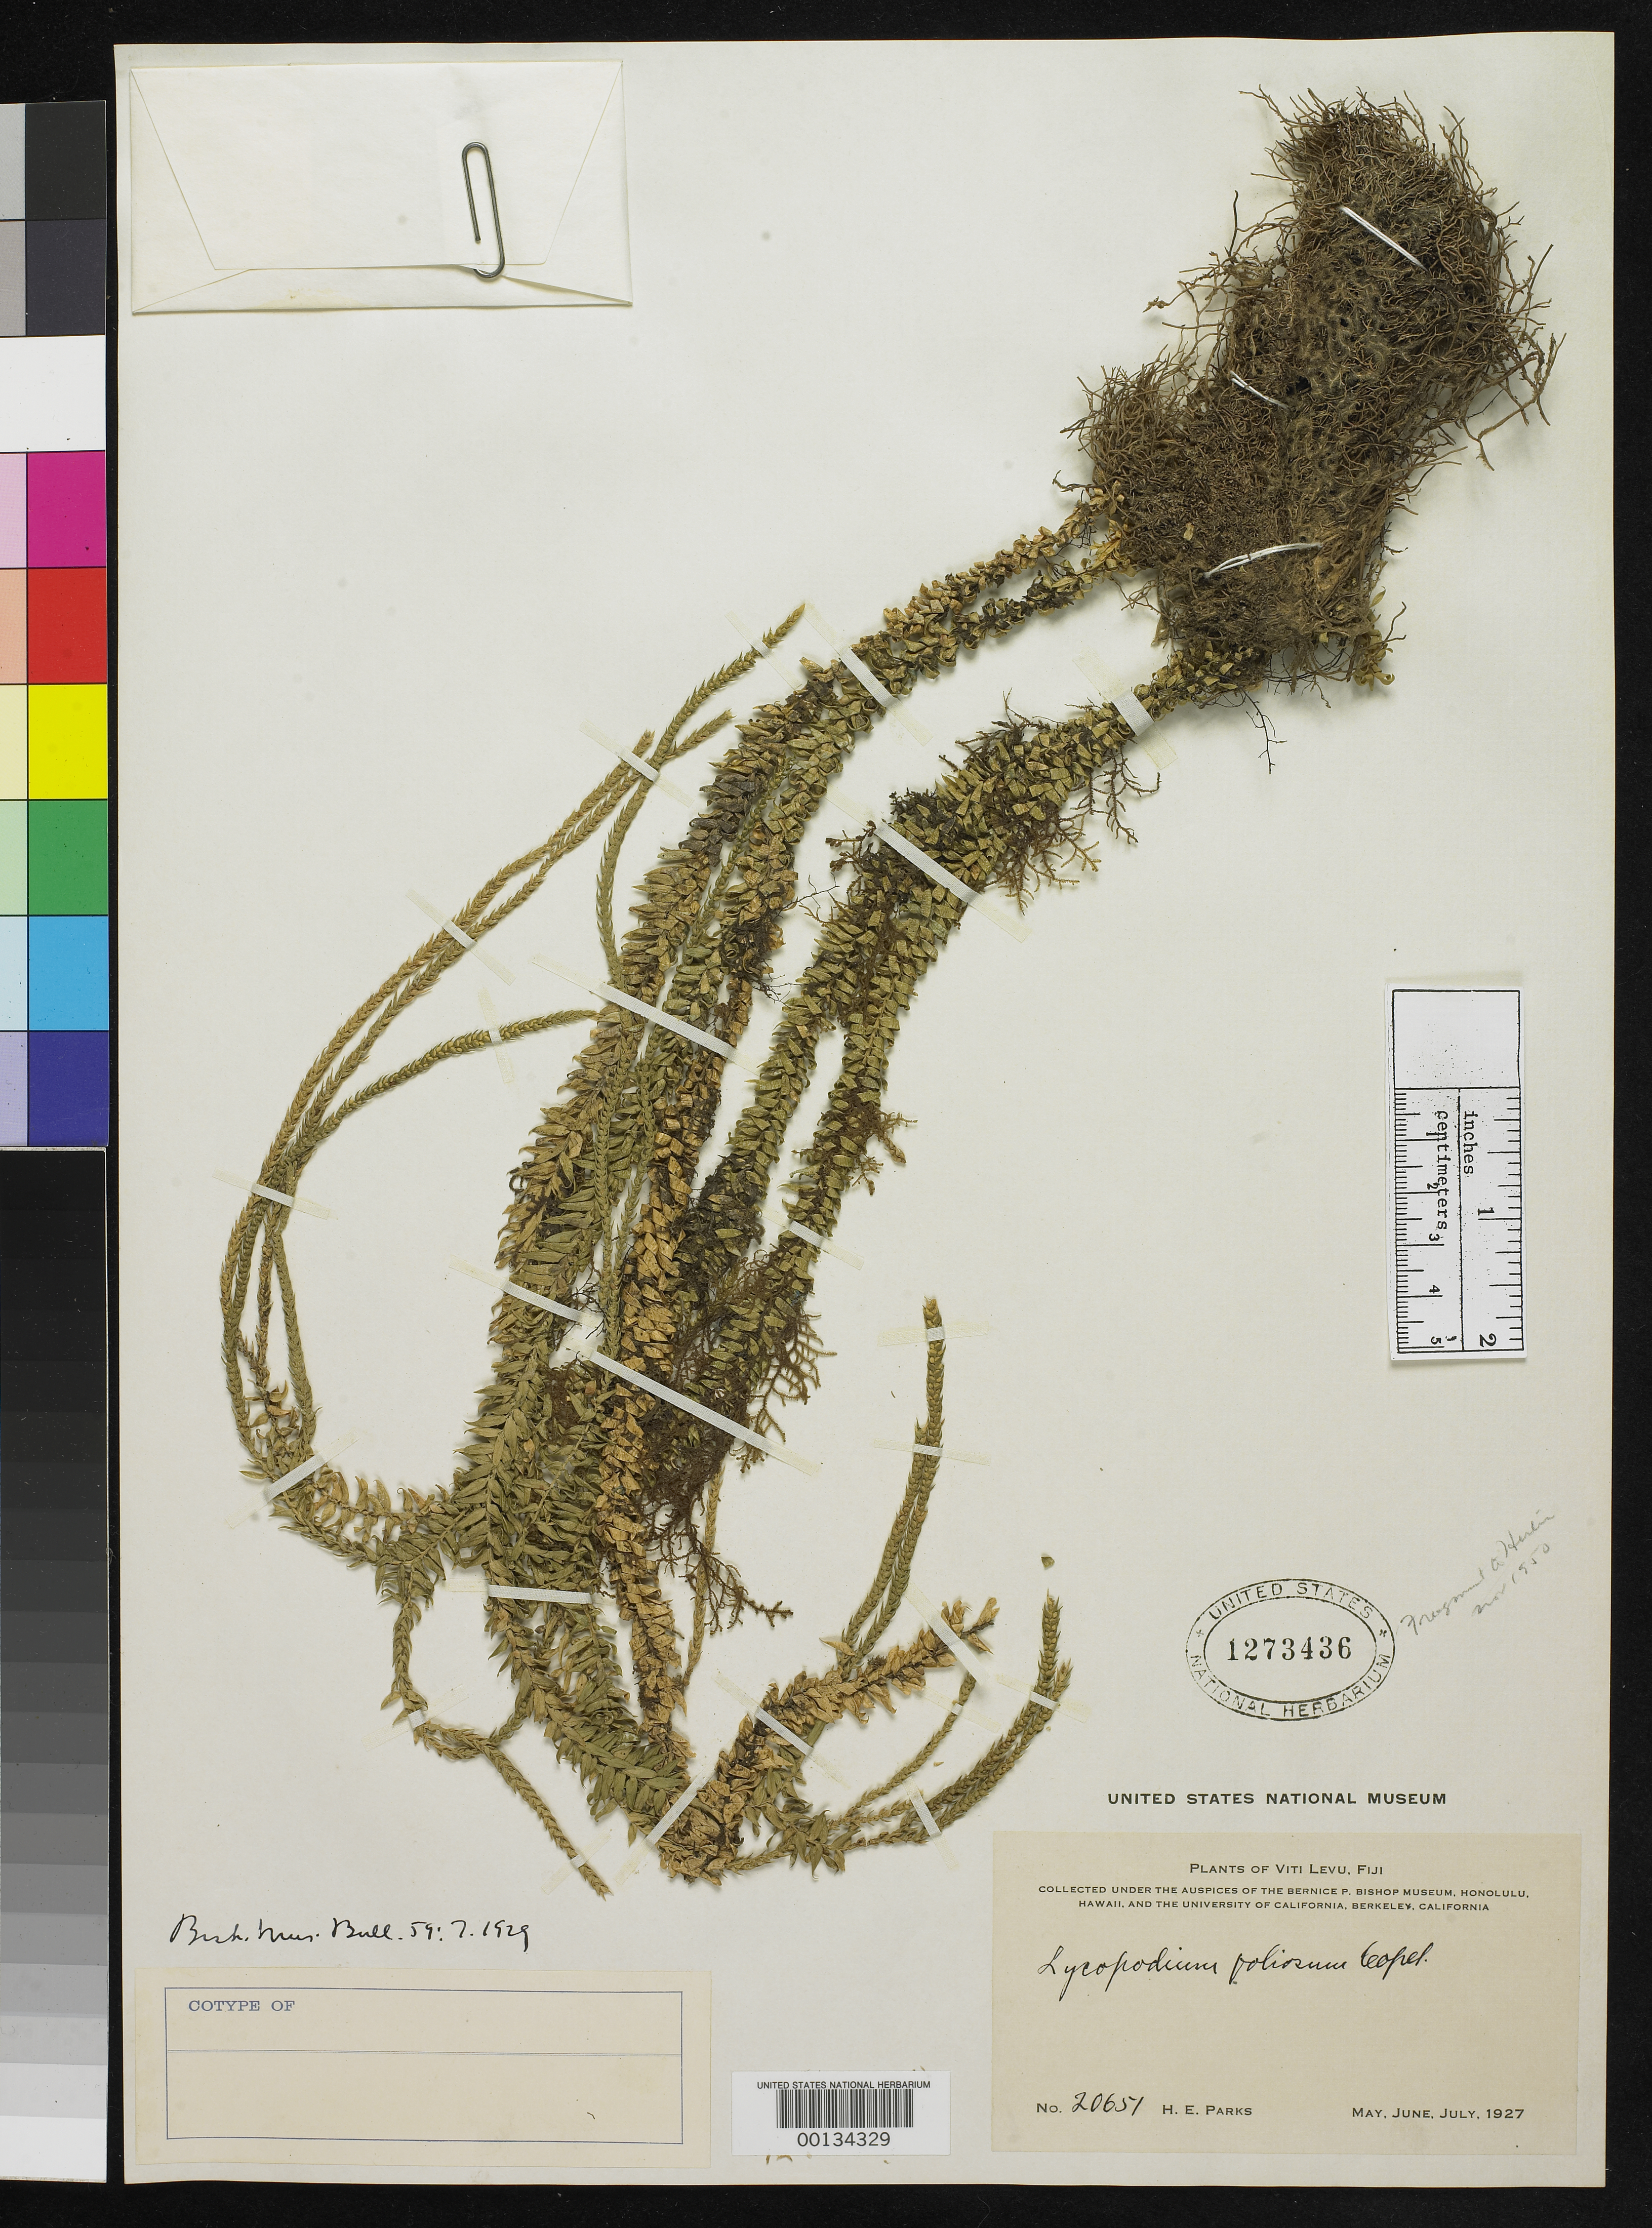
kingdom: Plantae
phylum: Tracheophyta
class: Lycopodiopsida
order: Lycopodiales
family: Lycopodiaceae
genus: Lycopodium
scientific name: Lycopodium foliosum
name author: Copel.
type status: Type Collection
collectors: H. E. Parks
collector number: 20651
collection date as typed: May 1927 to -- Jul 1927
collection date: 1927-05/1927-07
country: Fiji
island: Viti Levu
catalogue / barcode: US 1273436